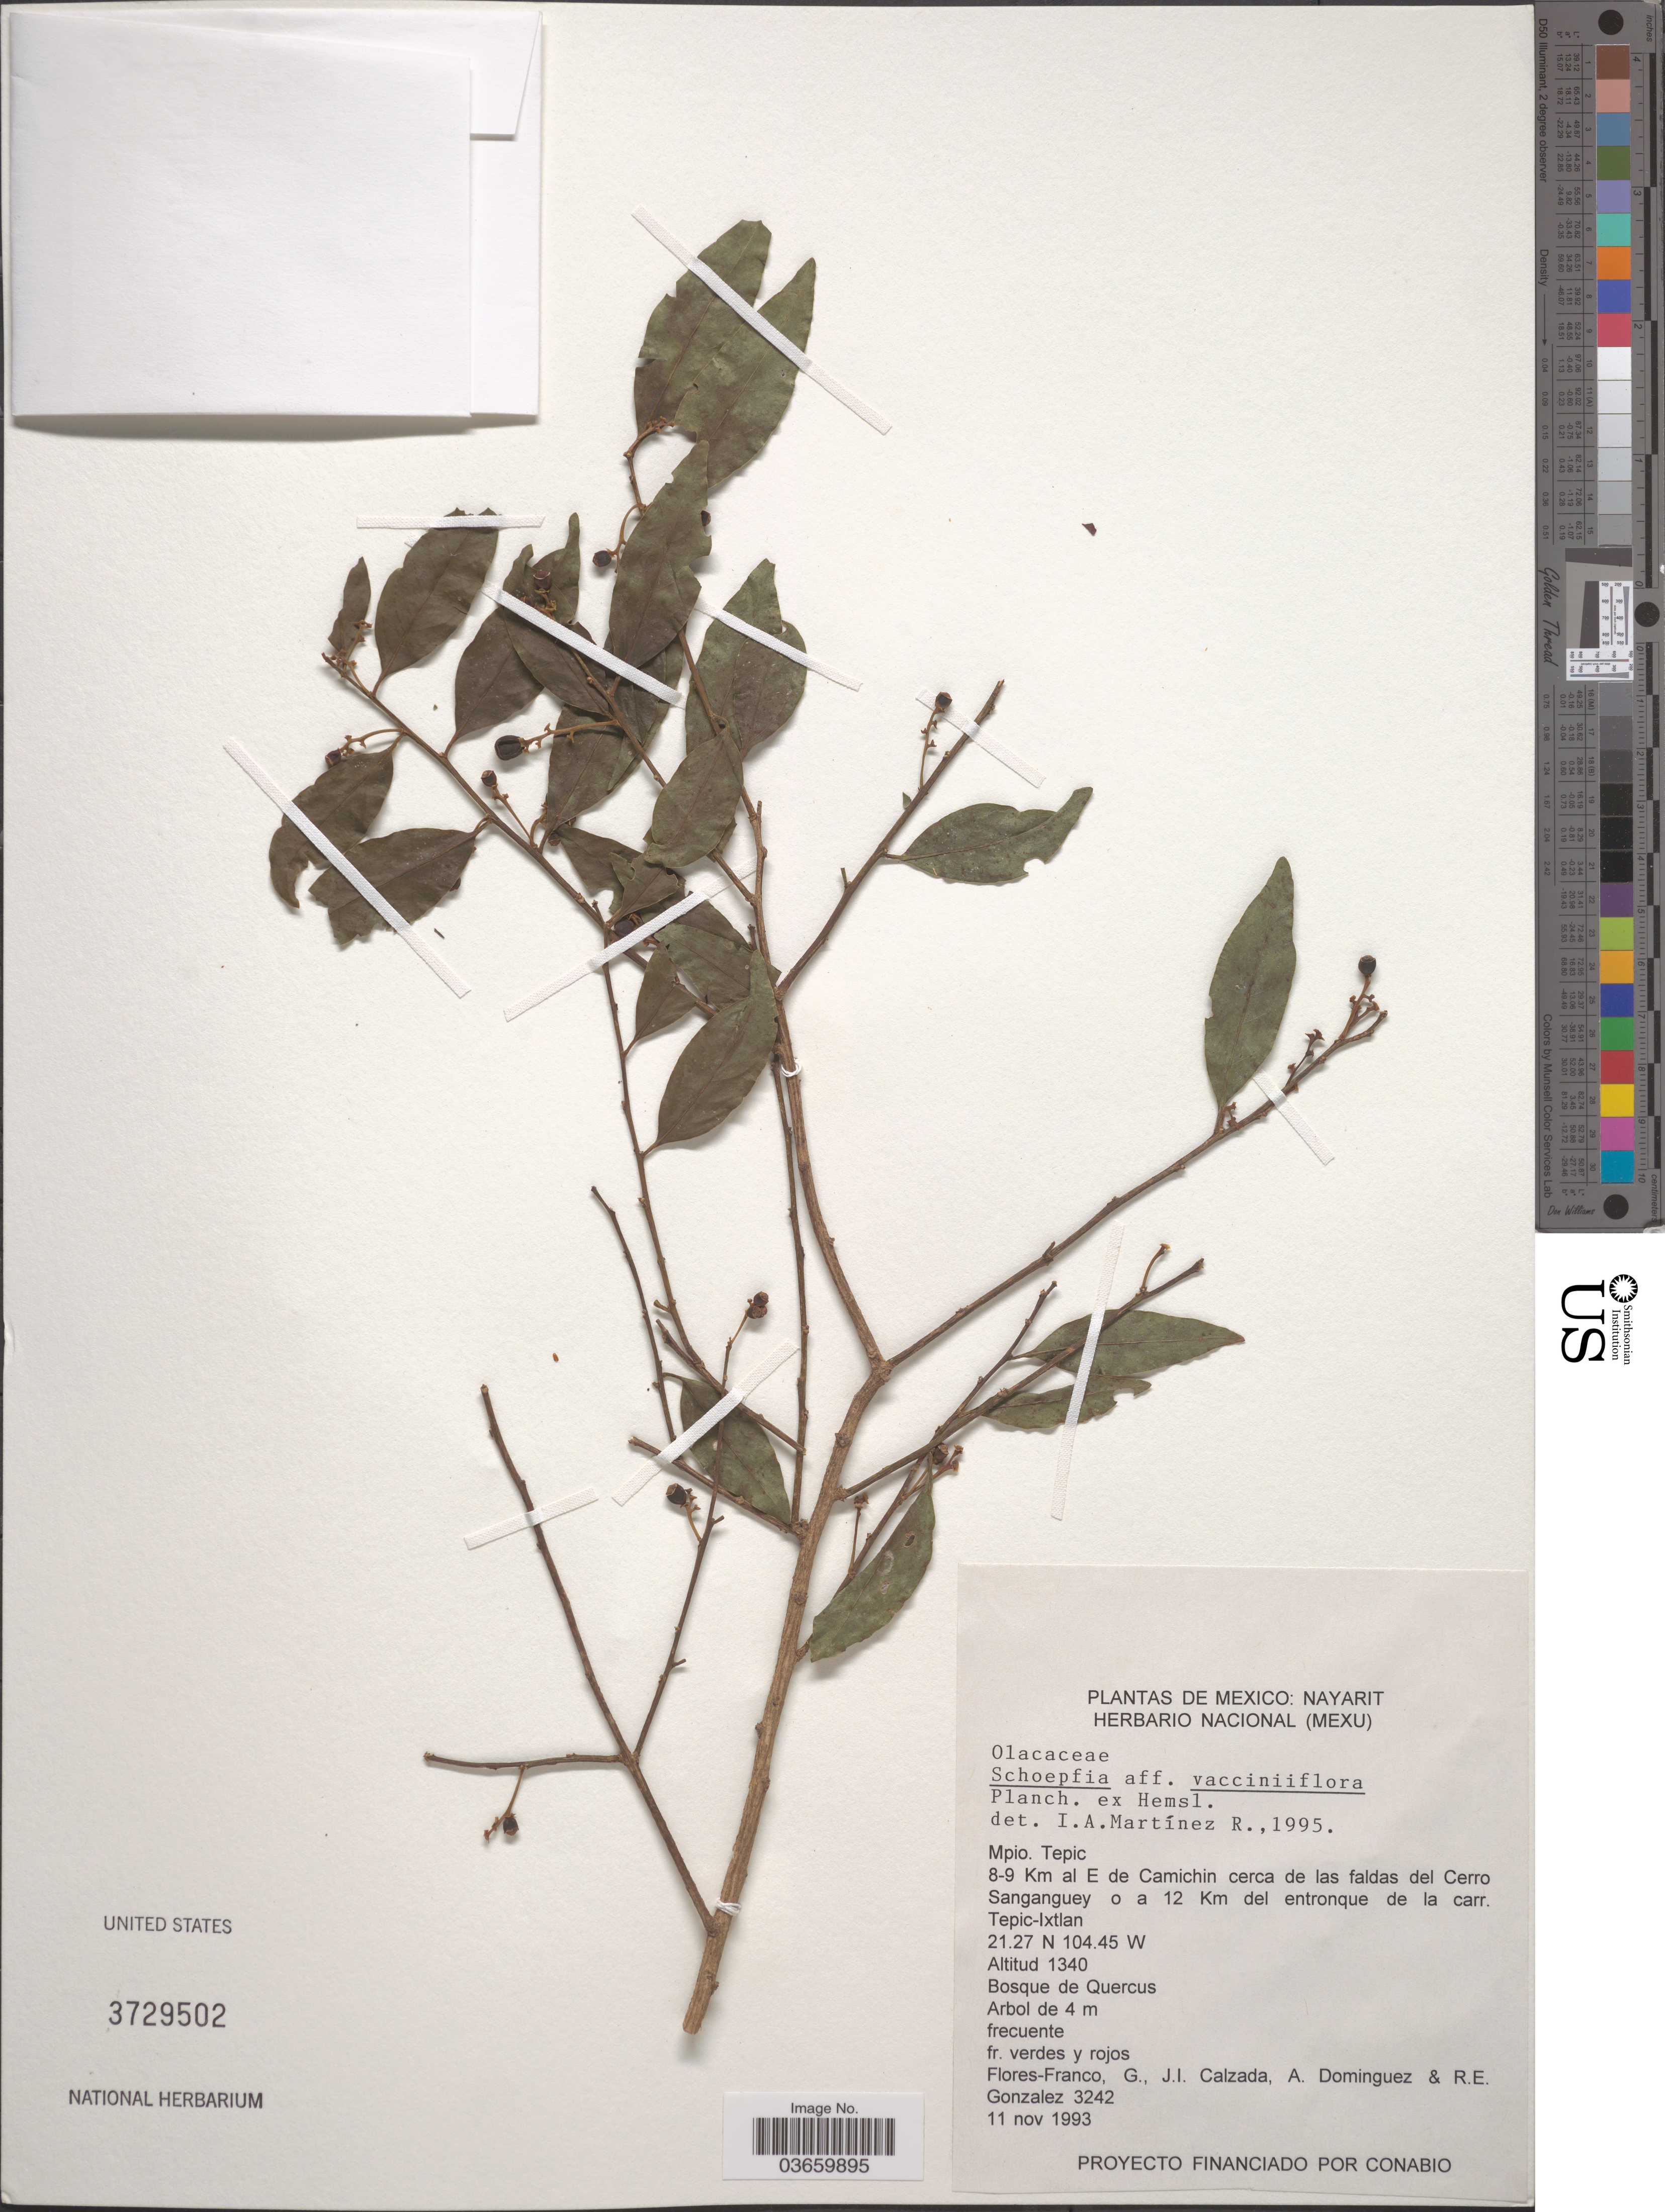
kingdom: Plantae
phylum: Tracheophyta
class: Magnoliopsida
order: Santalales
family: Schoepfiaceae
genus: Schoepfia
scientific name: Schoepfia vacciniiflora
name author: Planch. ex Hemsl.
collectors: G. Flores F., J. I. Calzada, A. Dominguez & R. Gonzalez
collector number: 3242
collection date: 1993-11-11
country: Mexico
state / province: Nayarit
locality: Mpio. Tepic. 8-9 Km al E de Camichin cerca de las faldas del Cerro Sanganguey o a 12 Km del entronque de la carr. Tepic-Ixtlan.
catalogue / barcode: US 3729502